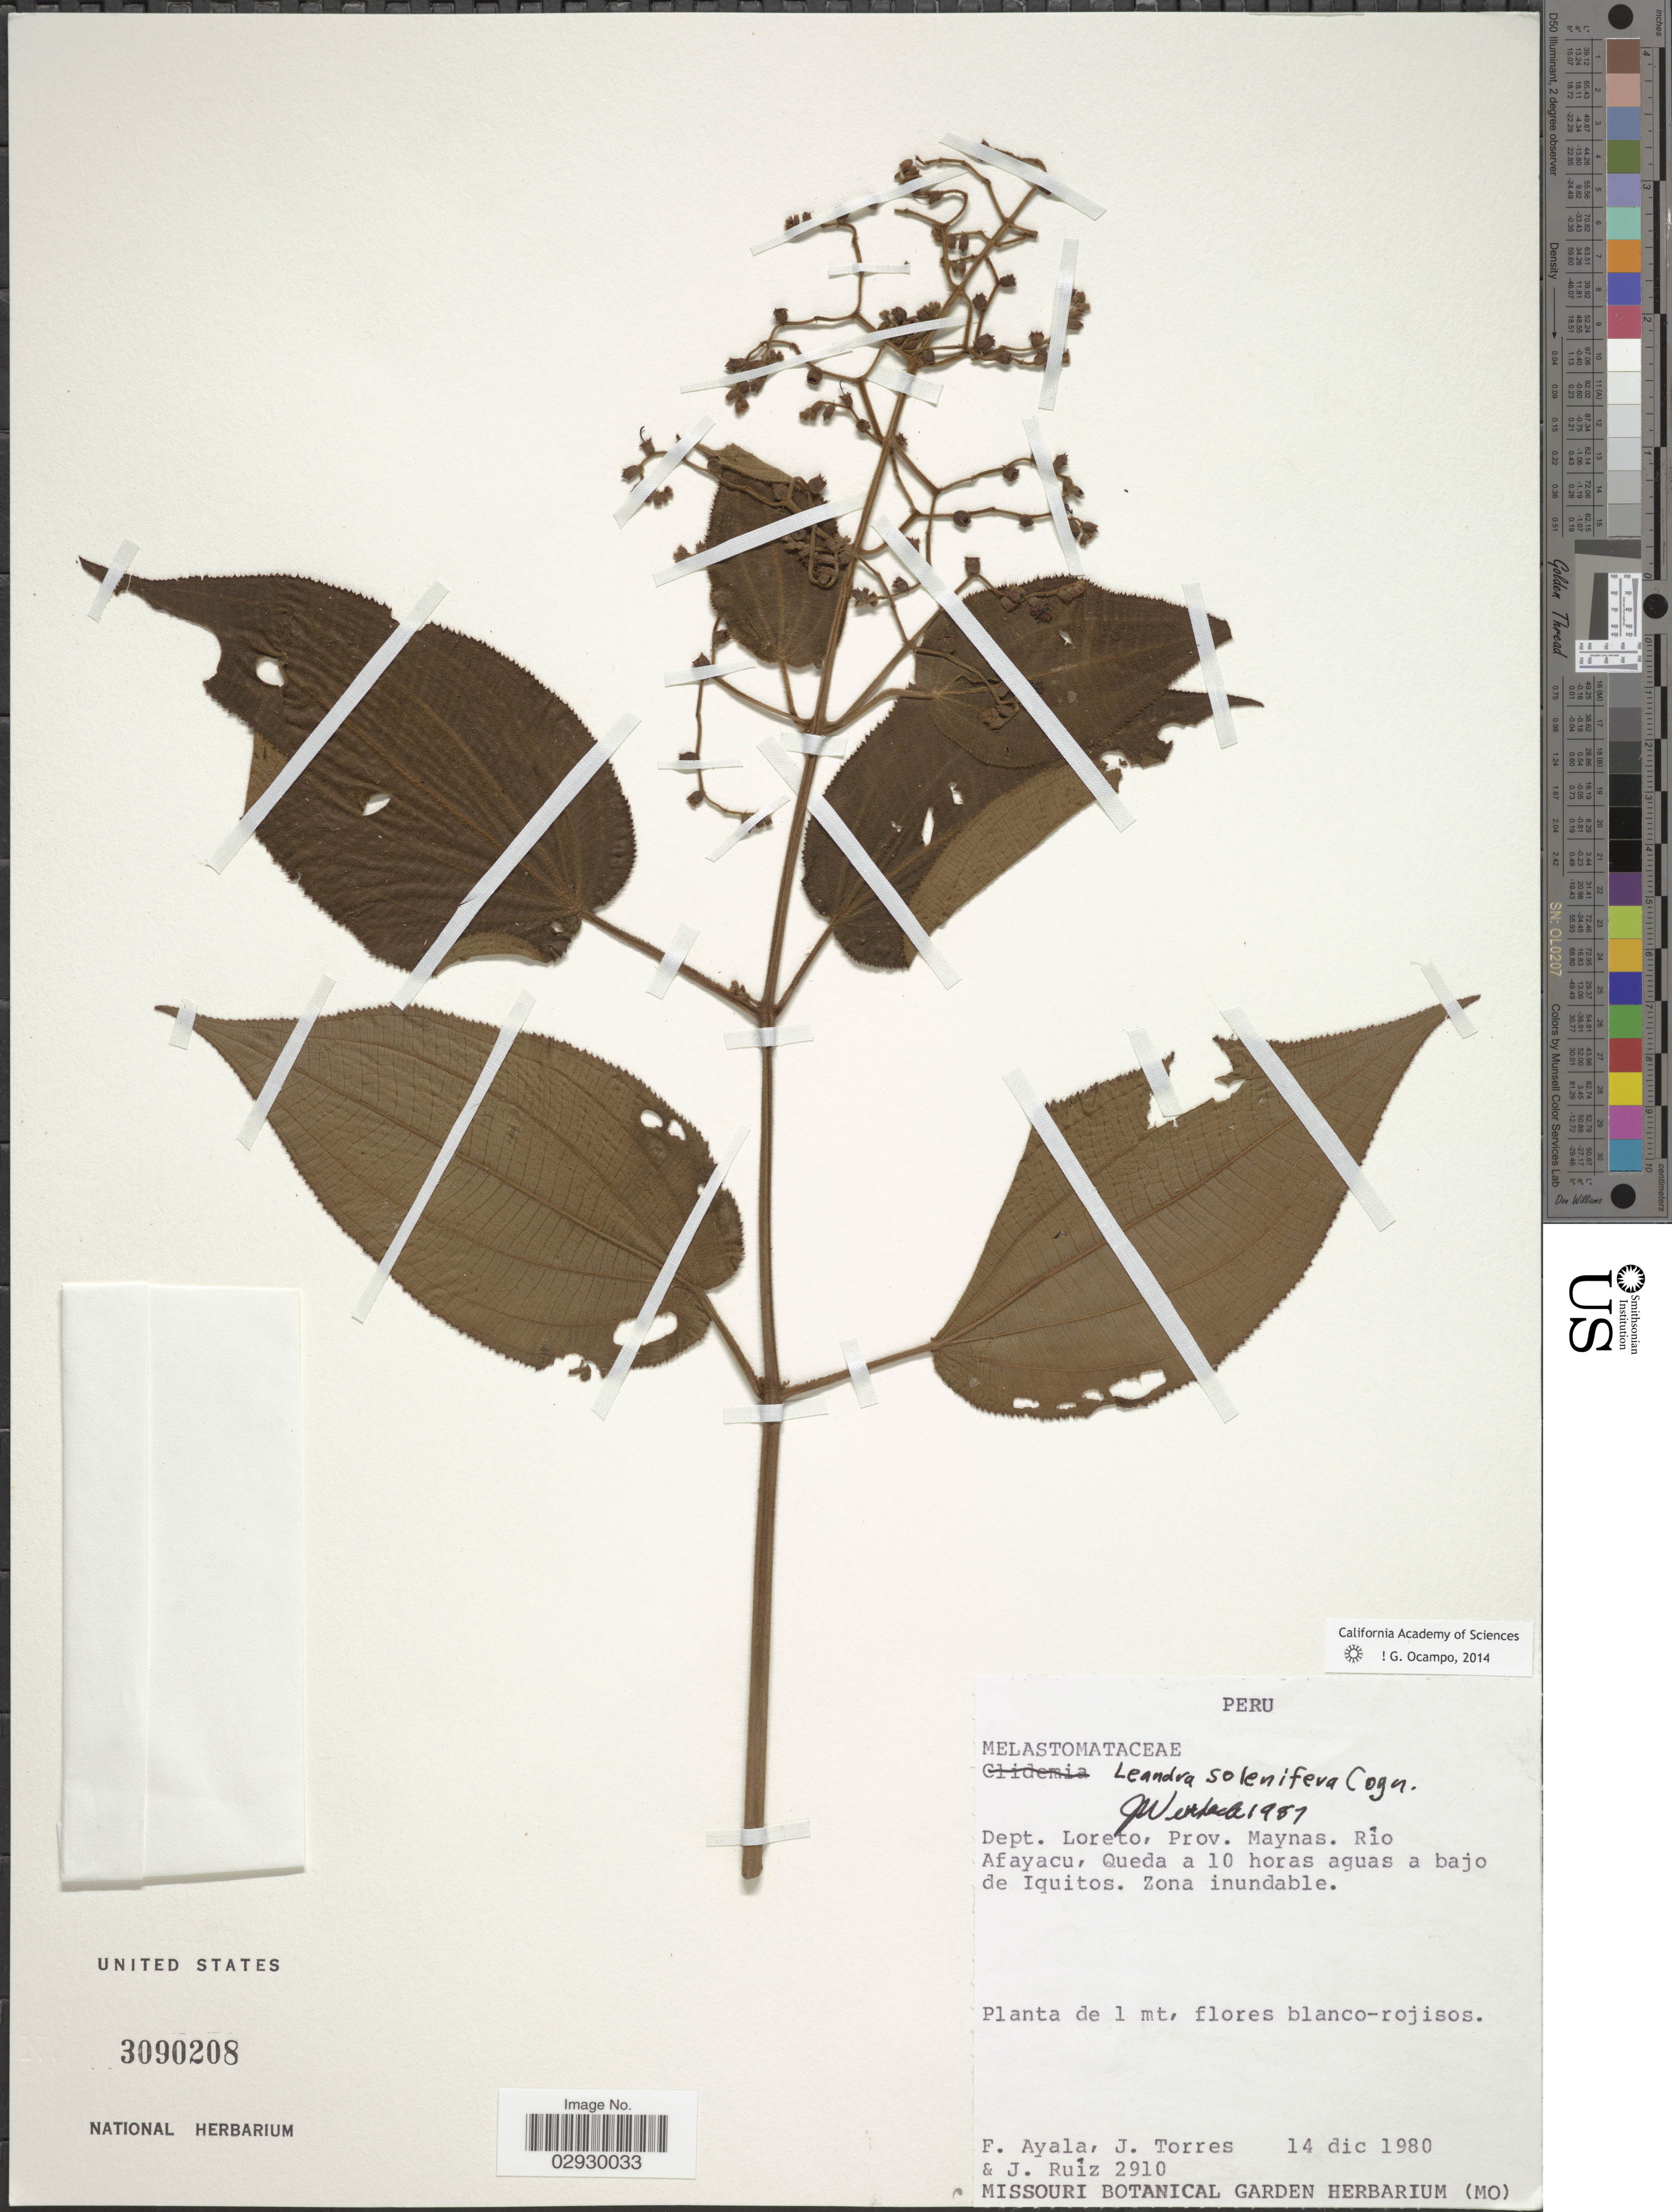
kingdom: Plantae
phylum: Tracheophyta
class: Magnoliopsida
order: Myrtales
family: Melastomataceae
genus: Leandra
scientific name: Leandra solenifera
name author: Cogn.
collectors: F. Ayala, J. Torres & J. Ruiz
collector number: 2910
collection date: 1980-12-14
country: Peru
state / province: Loreto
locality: Prov. Maynas. Río Afayacu, Queda a 10 horas aguas a bajo de Iquitos.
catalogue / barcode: US 3090208